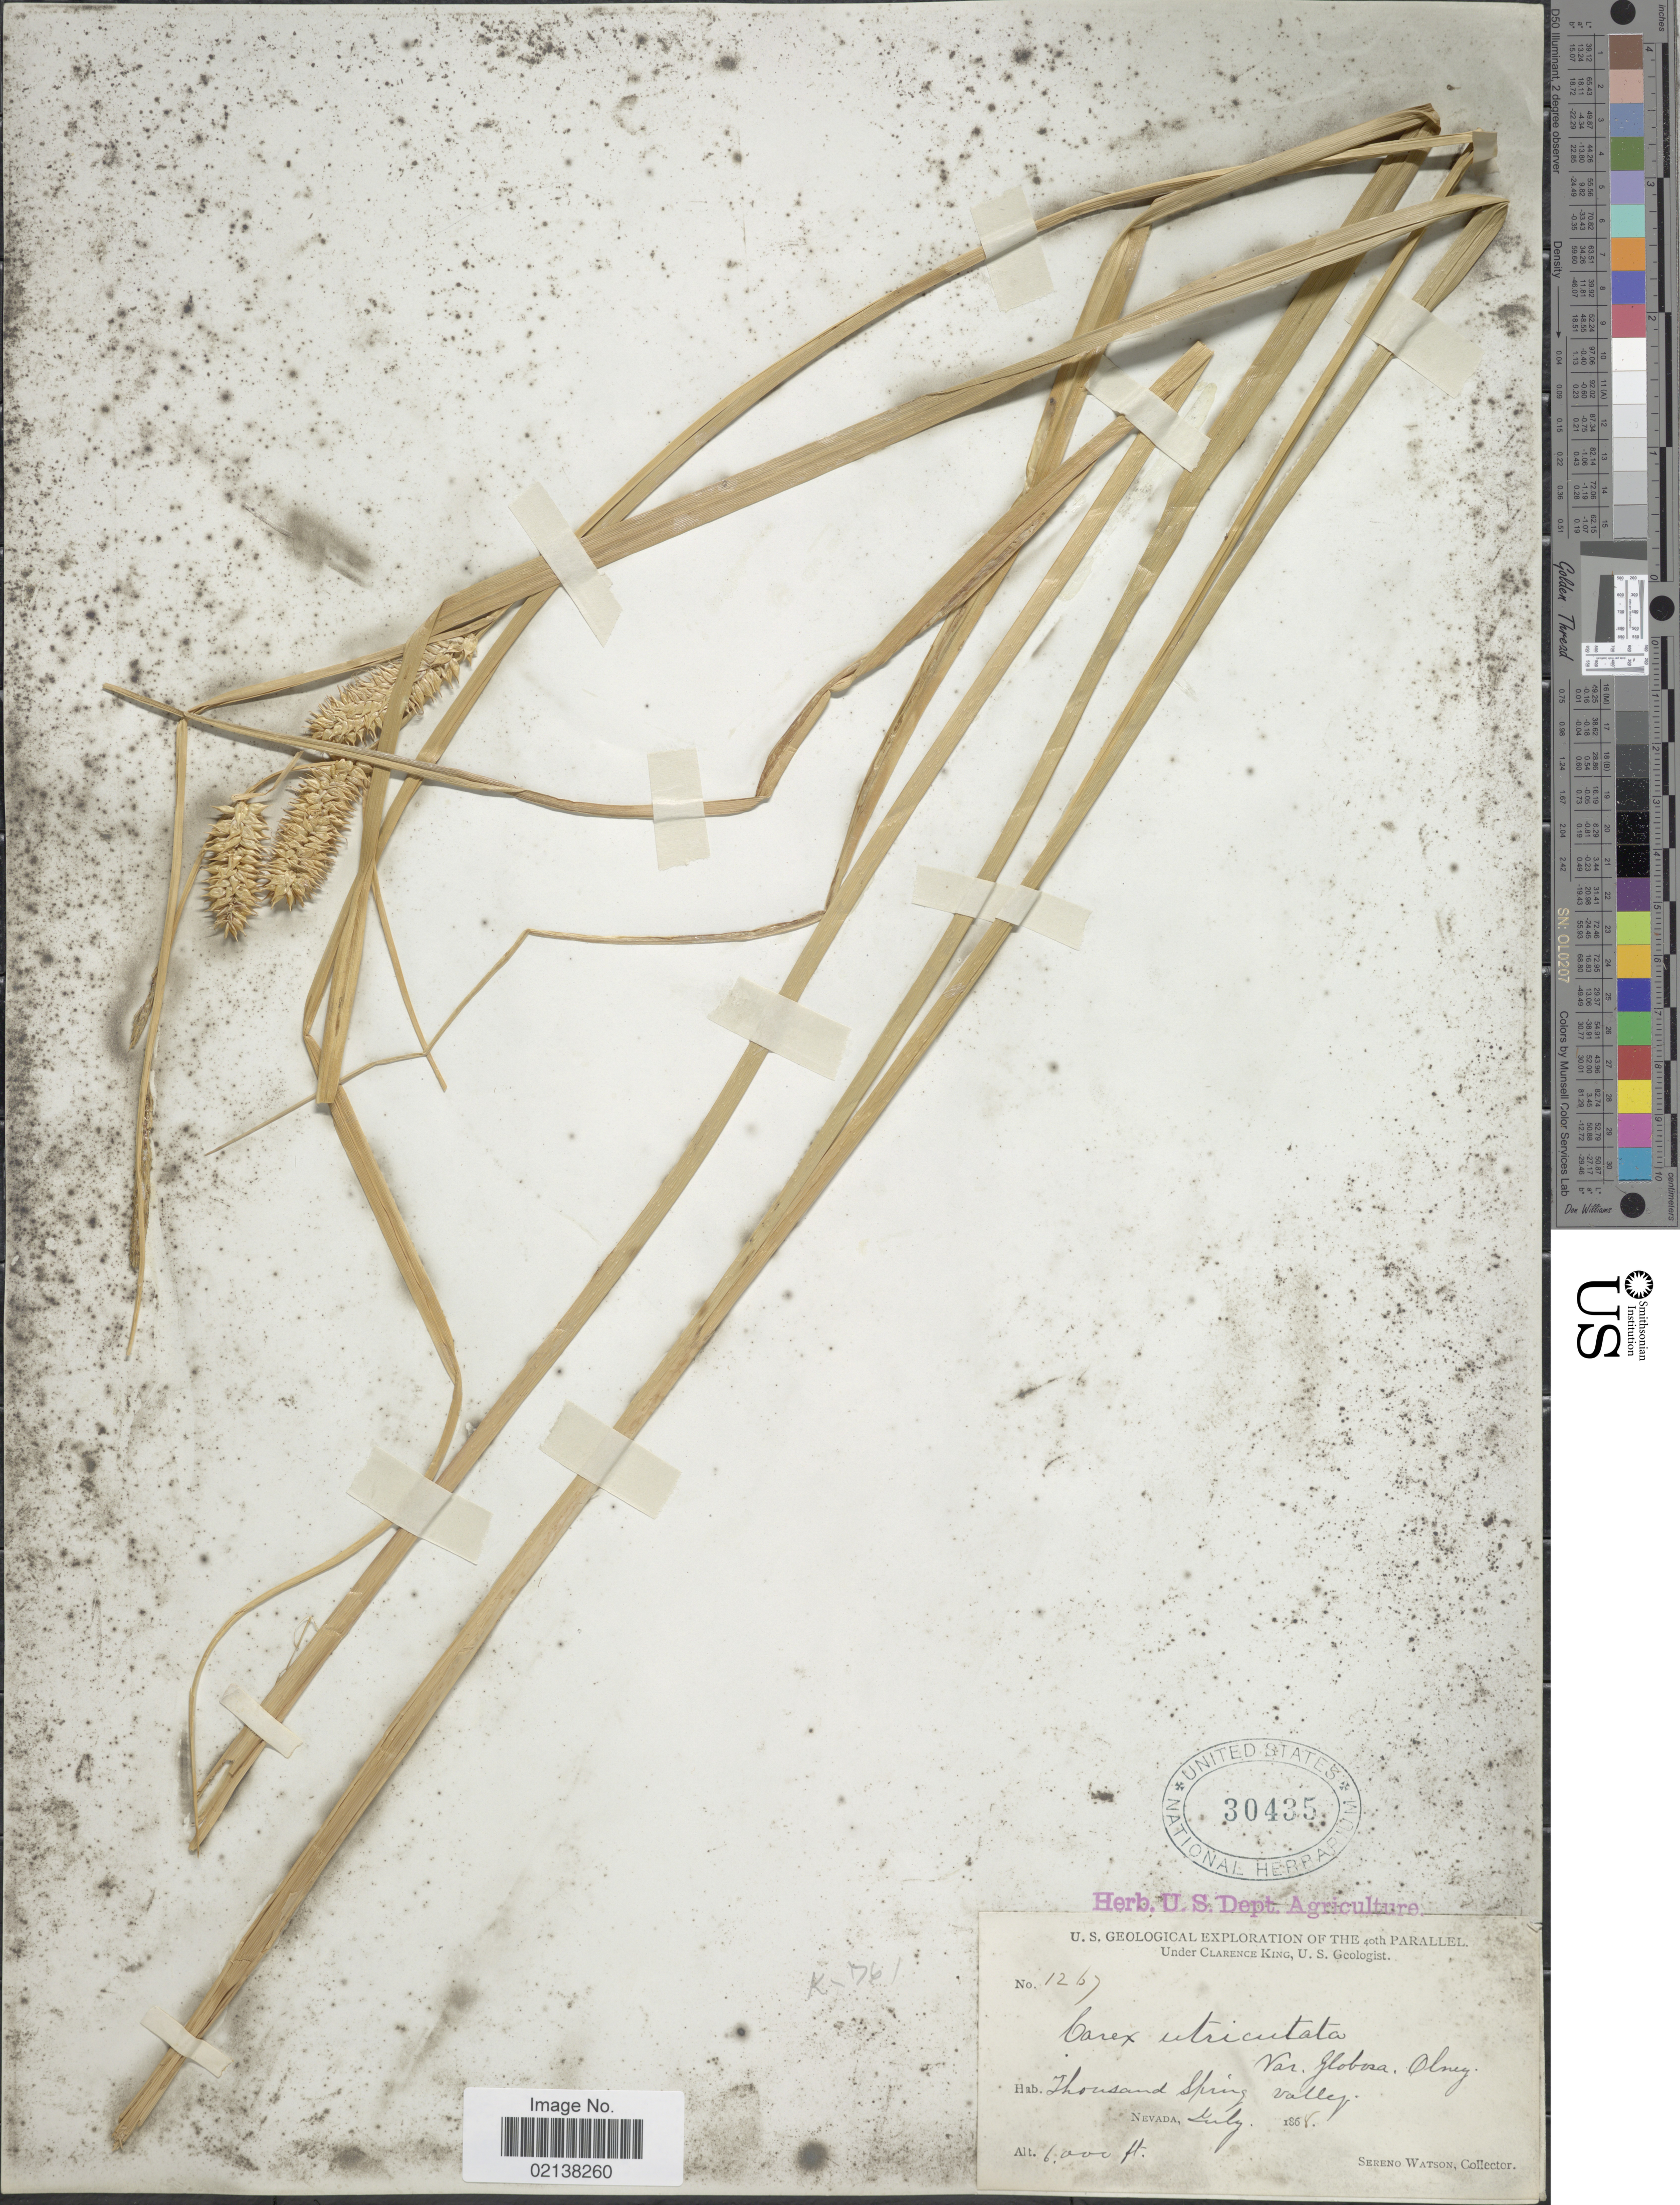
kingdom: Plantae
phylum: Tracheophyta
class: Liliopsida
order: Poales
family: Cyperaceae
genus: Carex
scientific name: Carex utriculata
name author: Boott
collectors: S. Watson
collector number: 1267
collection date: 1868-07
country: United States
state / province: Nevada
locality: Thousand Spring Valley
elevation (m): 1829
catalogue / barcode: US 30435